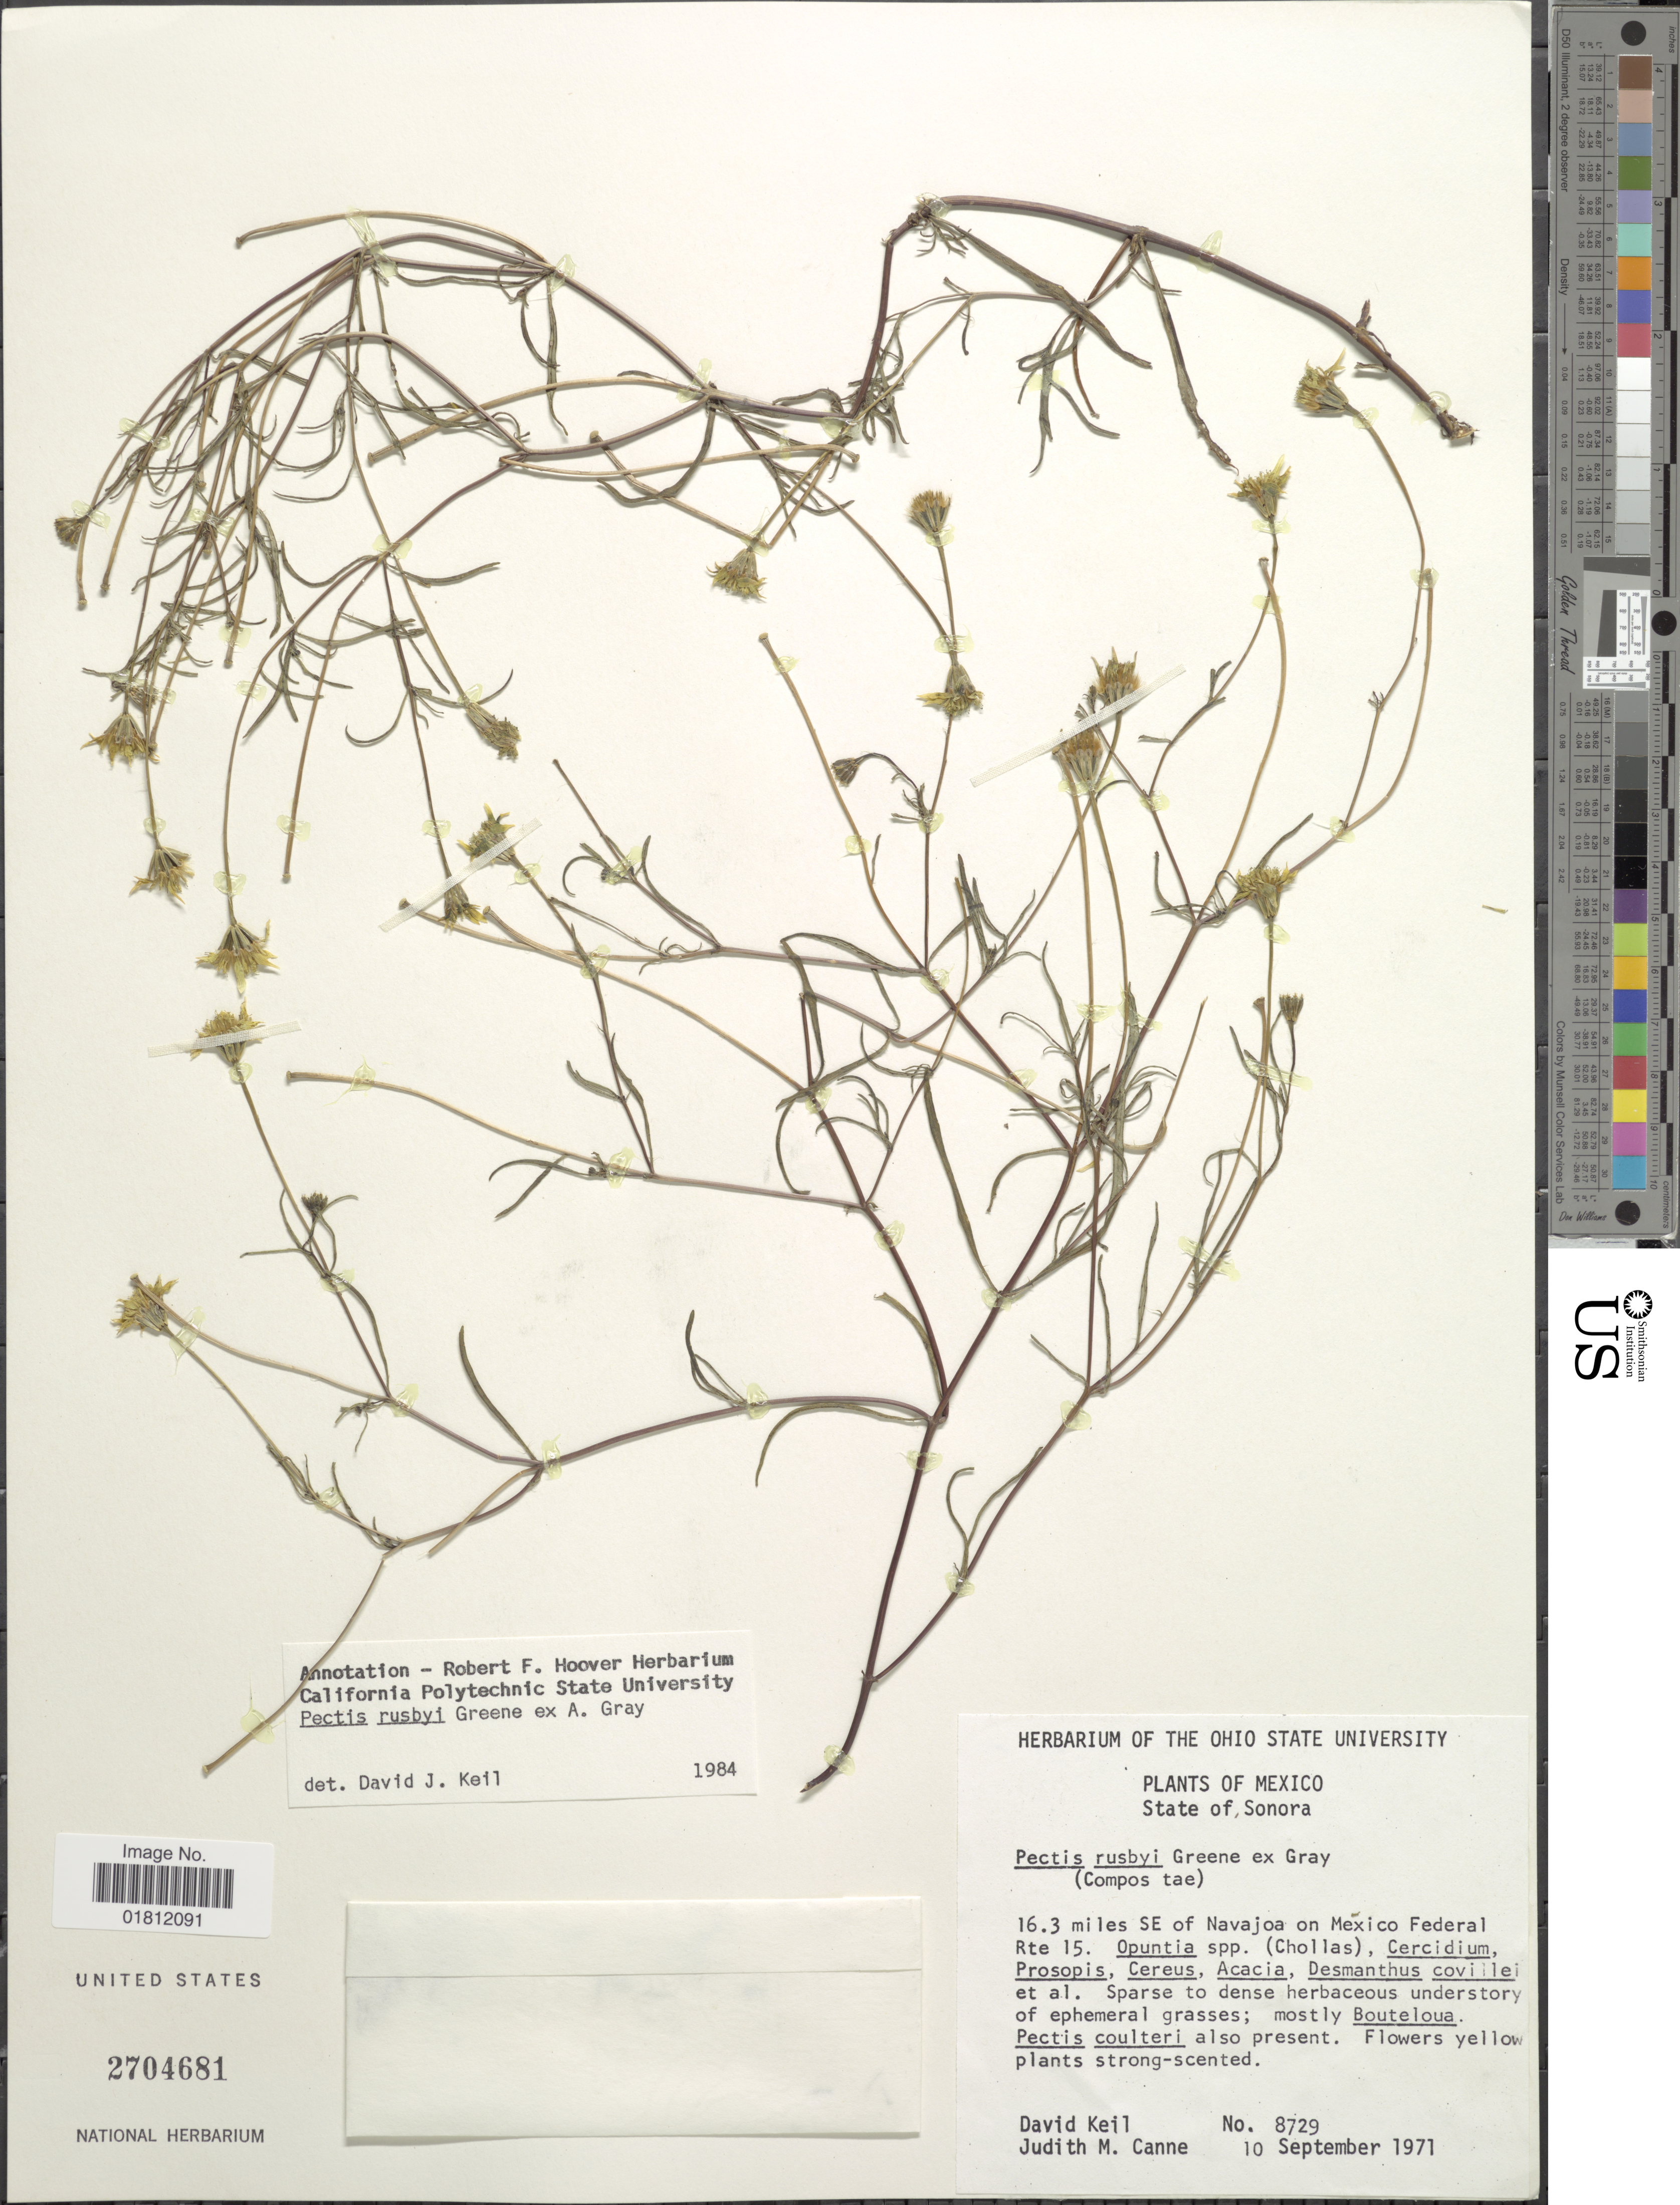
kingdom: Plantae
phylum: Tracheophyta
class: Magnoliopsida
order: Asterales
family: Asteraceae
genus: Pectis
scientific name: Pectis rusbyi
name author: Greene ex A. Gray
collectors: D. J. Keil & J. M. Canne-Hilliker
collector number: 8729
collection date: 1971-09-10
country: Mexico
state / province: Sonora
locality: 16.3 miles SE of Navajoa on México Federal Rte 15.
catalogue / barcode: US 2704681